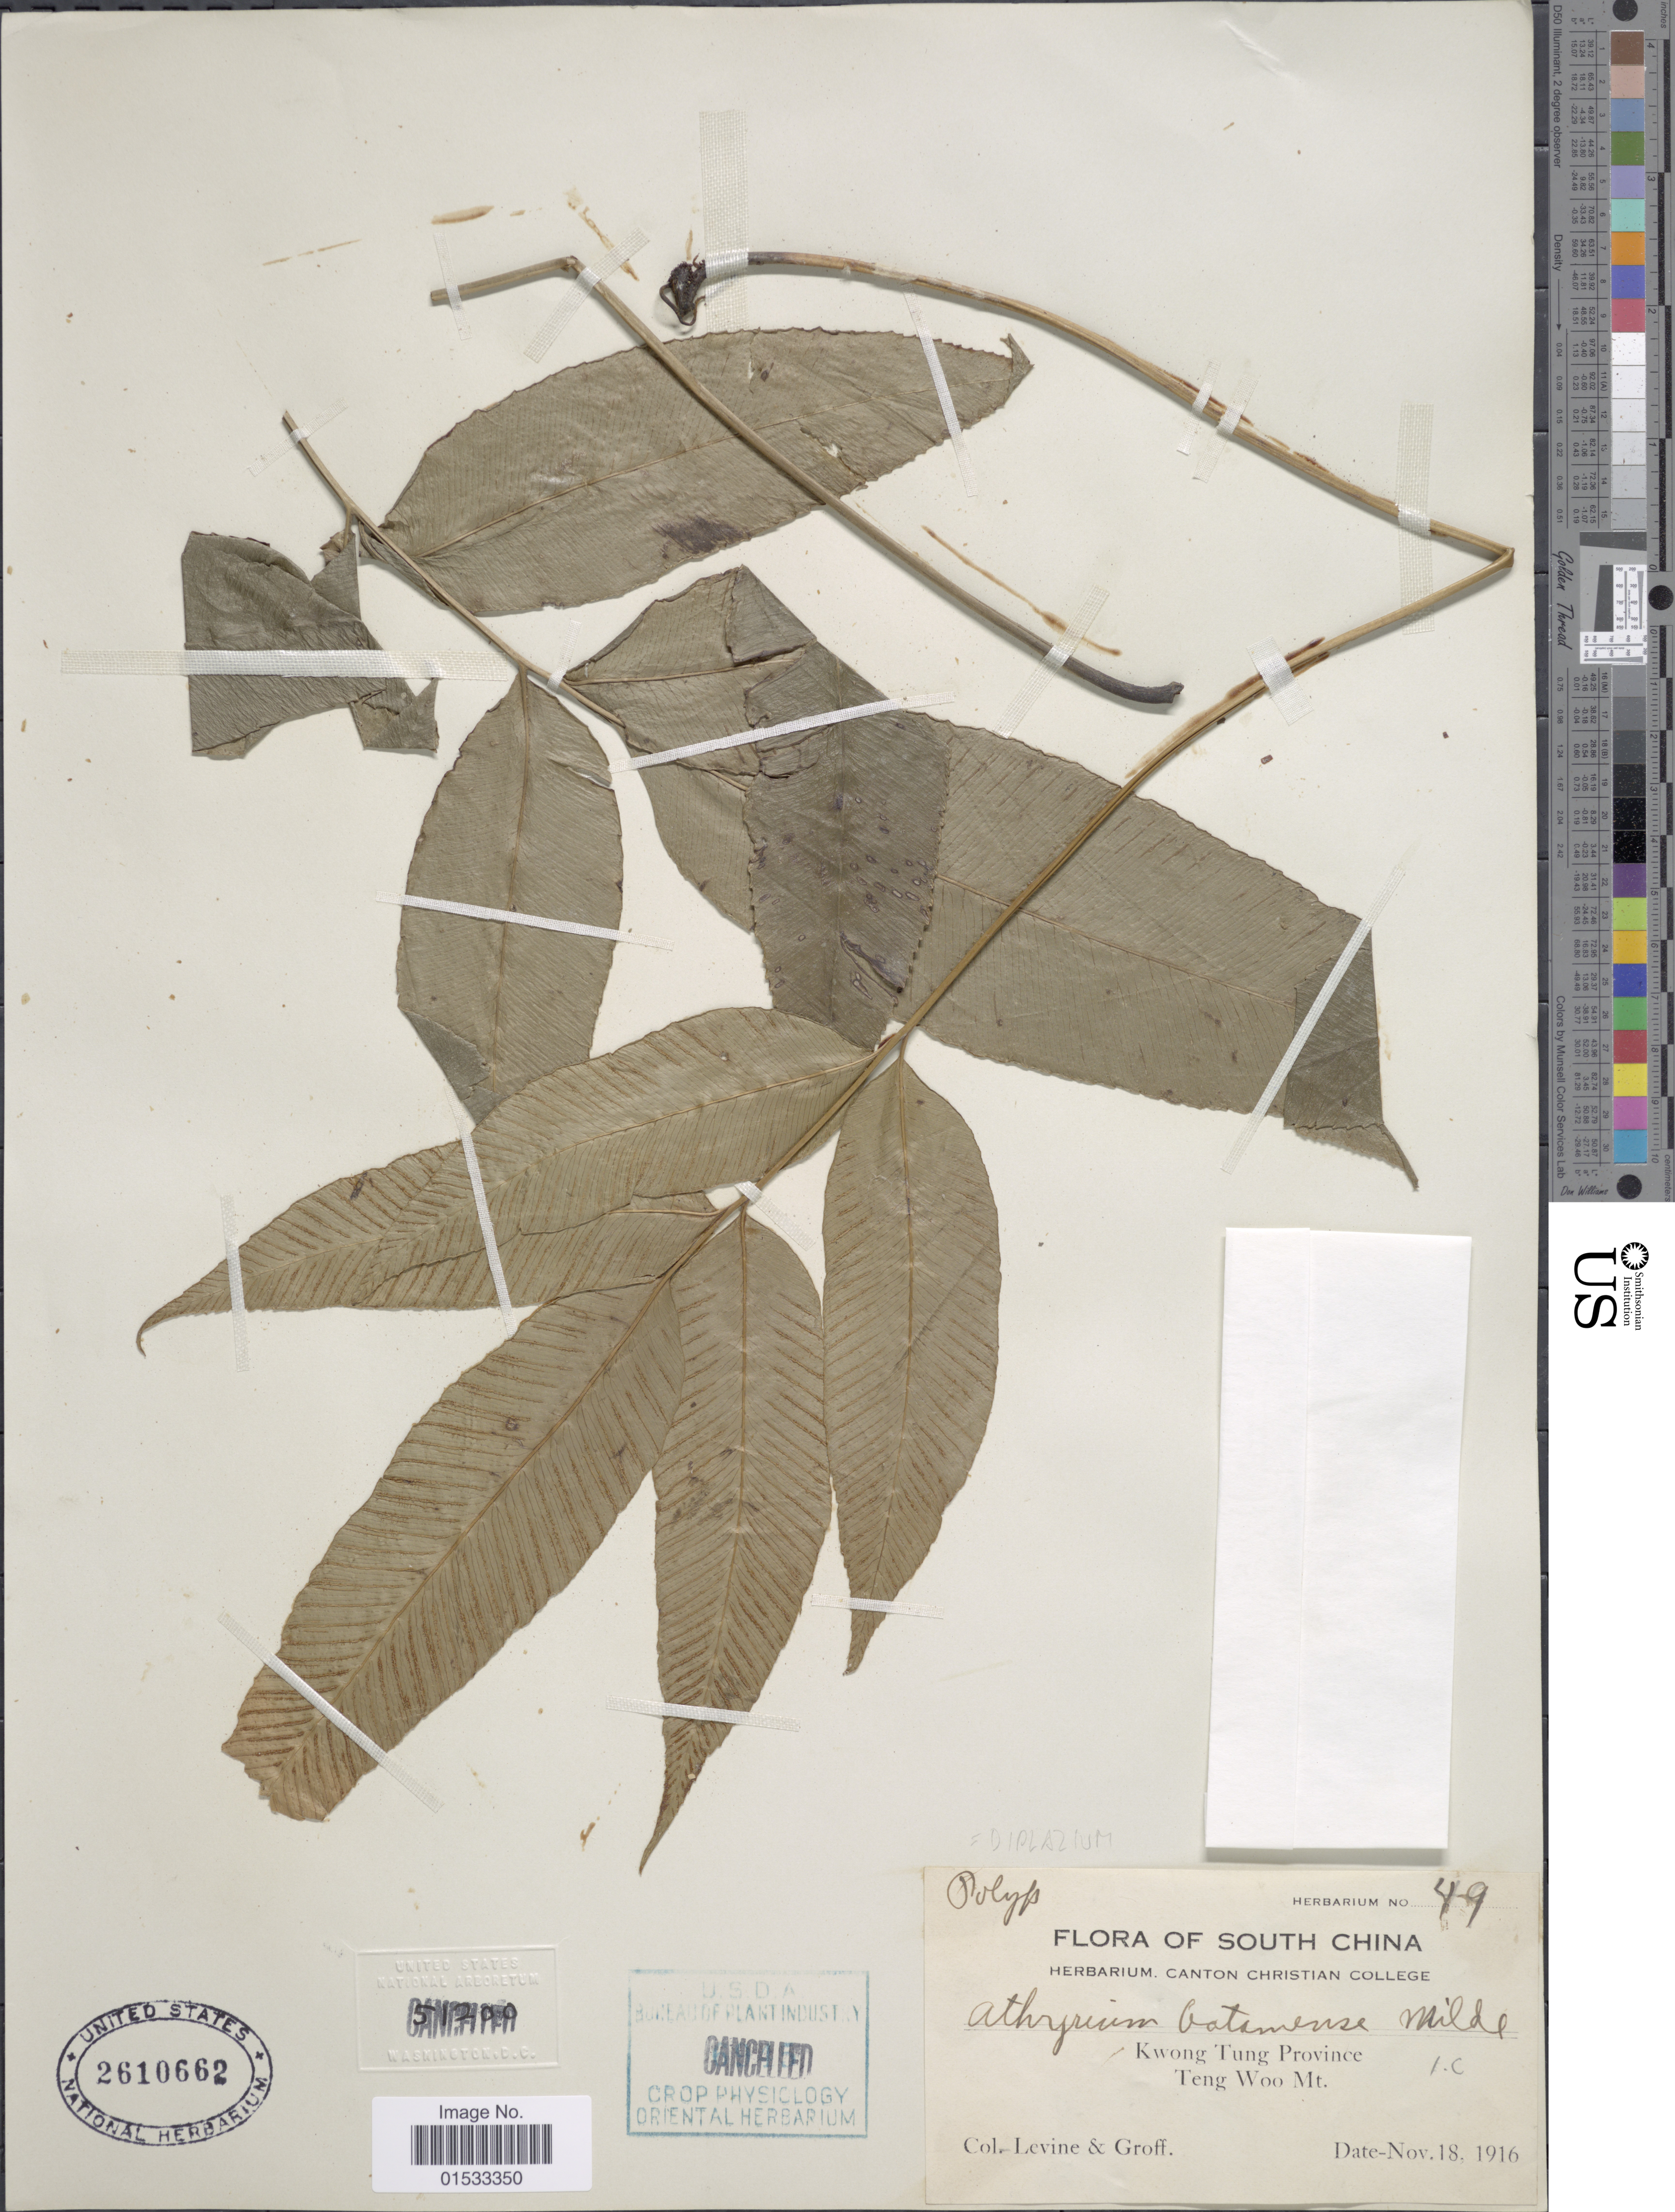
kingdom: Plantae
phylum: Tracheophyta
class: Polypodiopsida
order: Polypodiales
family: Athyriaceae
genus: Diplazium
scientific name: Diplazium bantamense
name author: Blume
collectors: -. Levine & -- Groff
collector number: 49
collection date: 1916-11-18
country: China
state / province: Guangdong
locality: South China, Kwong Tung Province, Teng Woo Mt.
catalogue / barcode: US 2610662